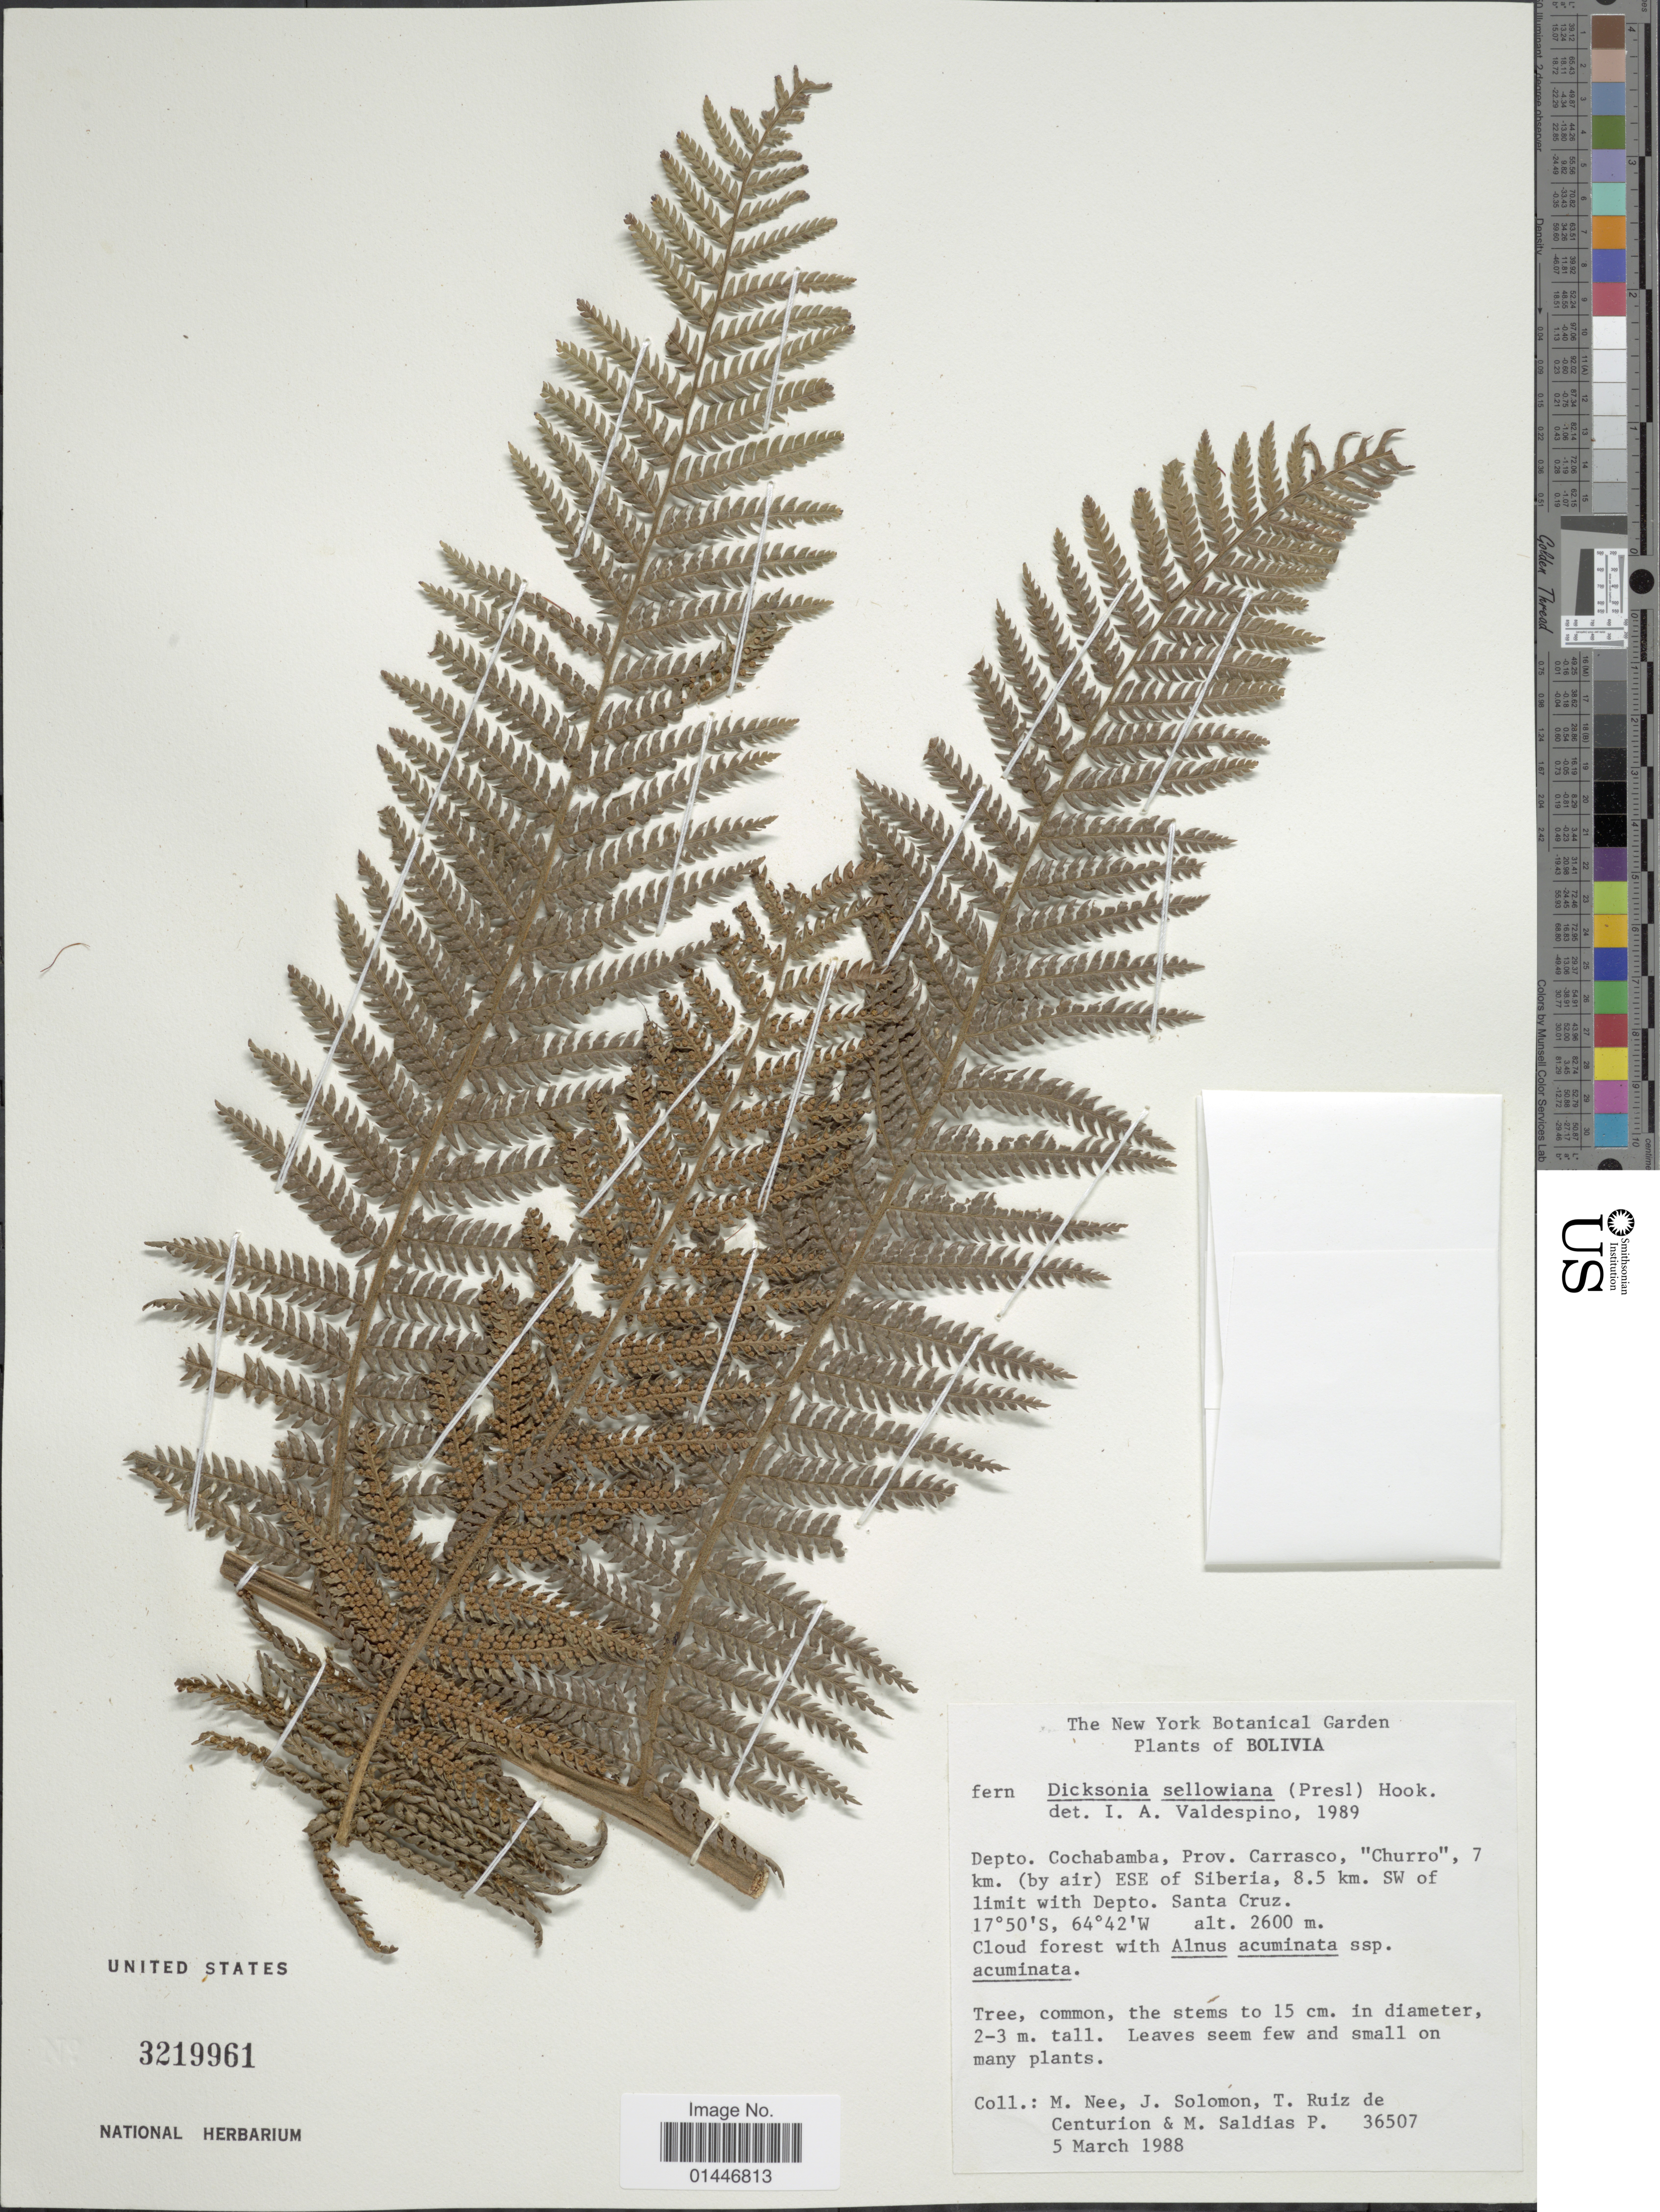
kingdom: Plantae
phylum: Tracheophyta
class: Polypodiopsida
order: Cyatheales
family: Dicksoniaceae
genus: Dicksonia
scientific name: Dicksonia sellowiana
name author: Hook.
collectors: M. Nee, J. Solomon, T. De Centurion & M. Saldias P.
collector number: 36507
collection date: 1988-03-05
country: Bolivia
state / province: Cochabamba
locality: Prov. Carrasco, Churro 7 km (by air) ESE of Siberia, 8.5 km SW of limit with Depto. Santa Cruz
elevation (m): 2600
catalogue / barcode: US 3219961